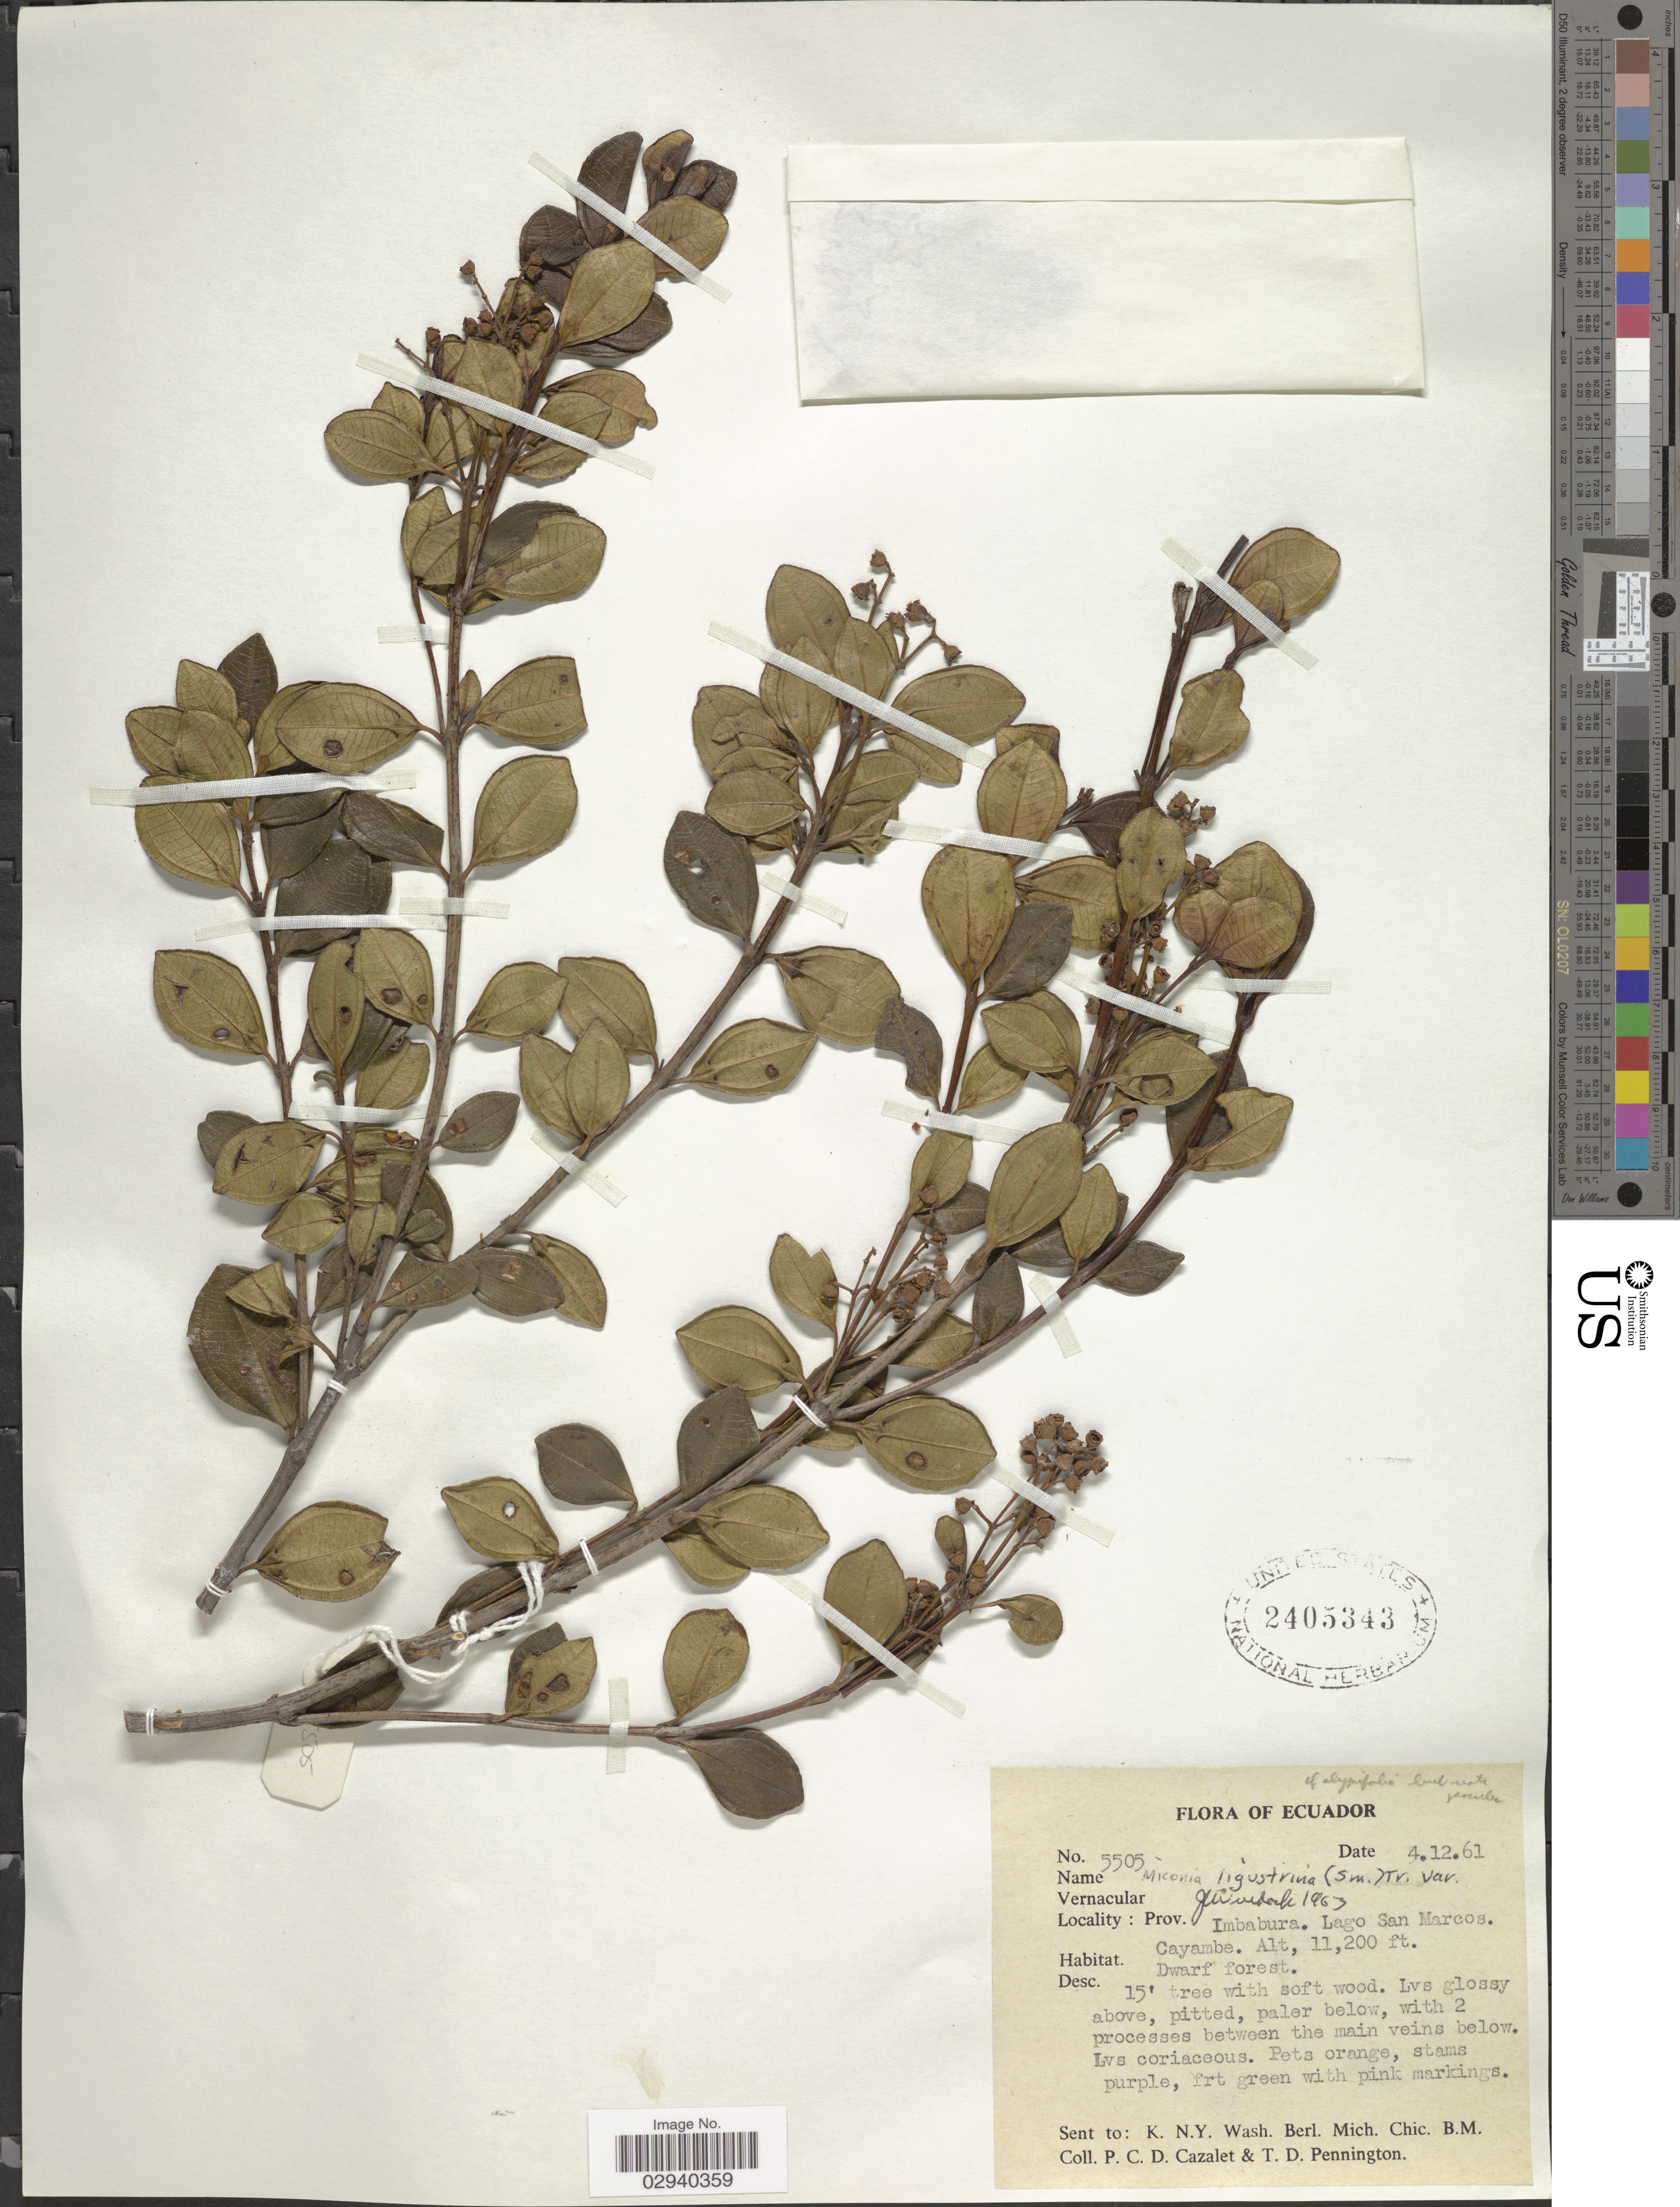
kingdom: Plantae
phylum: Tracheophyta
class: Magnoliopsida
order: Myrtales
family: Melastomataceae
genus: Miconia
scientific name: Miconia ligustrina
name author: (Sw.) Triana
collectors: P. C. D. Cazalet & T. D. Pennington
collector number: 5505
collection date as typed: Transcribed d/m/y: 4/12/61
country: Ecuador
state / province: Imbabura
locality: Lago San Marcos. Cayambe.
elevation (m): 3414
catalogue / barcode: US 2405343